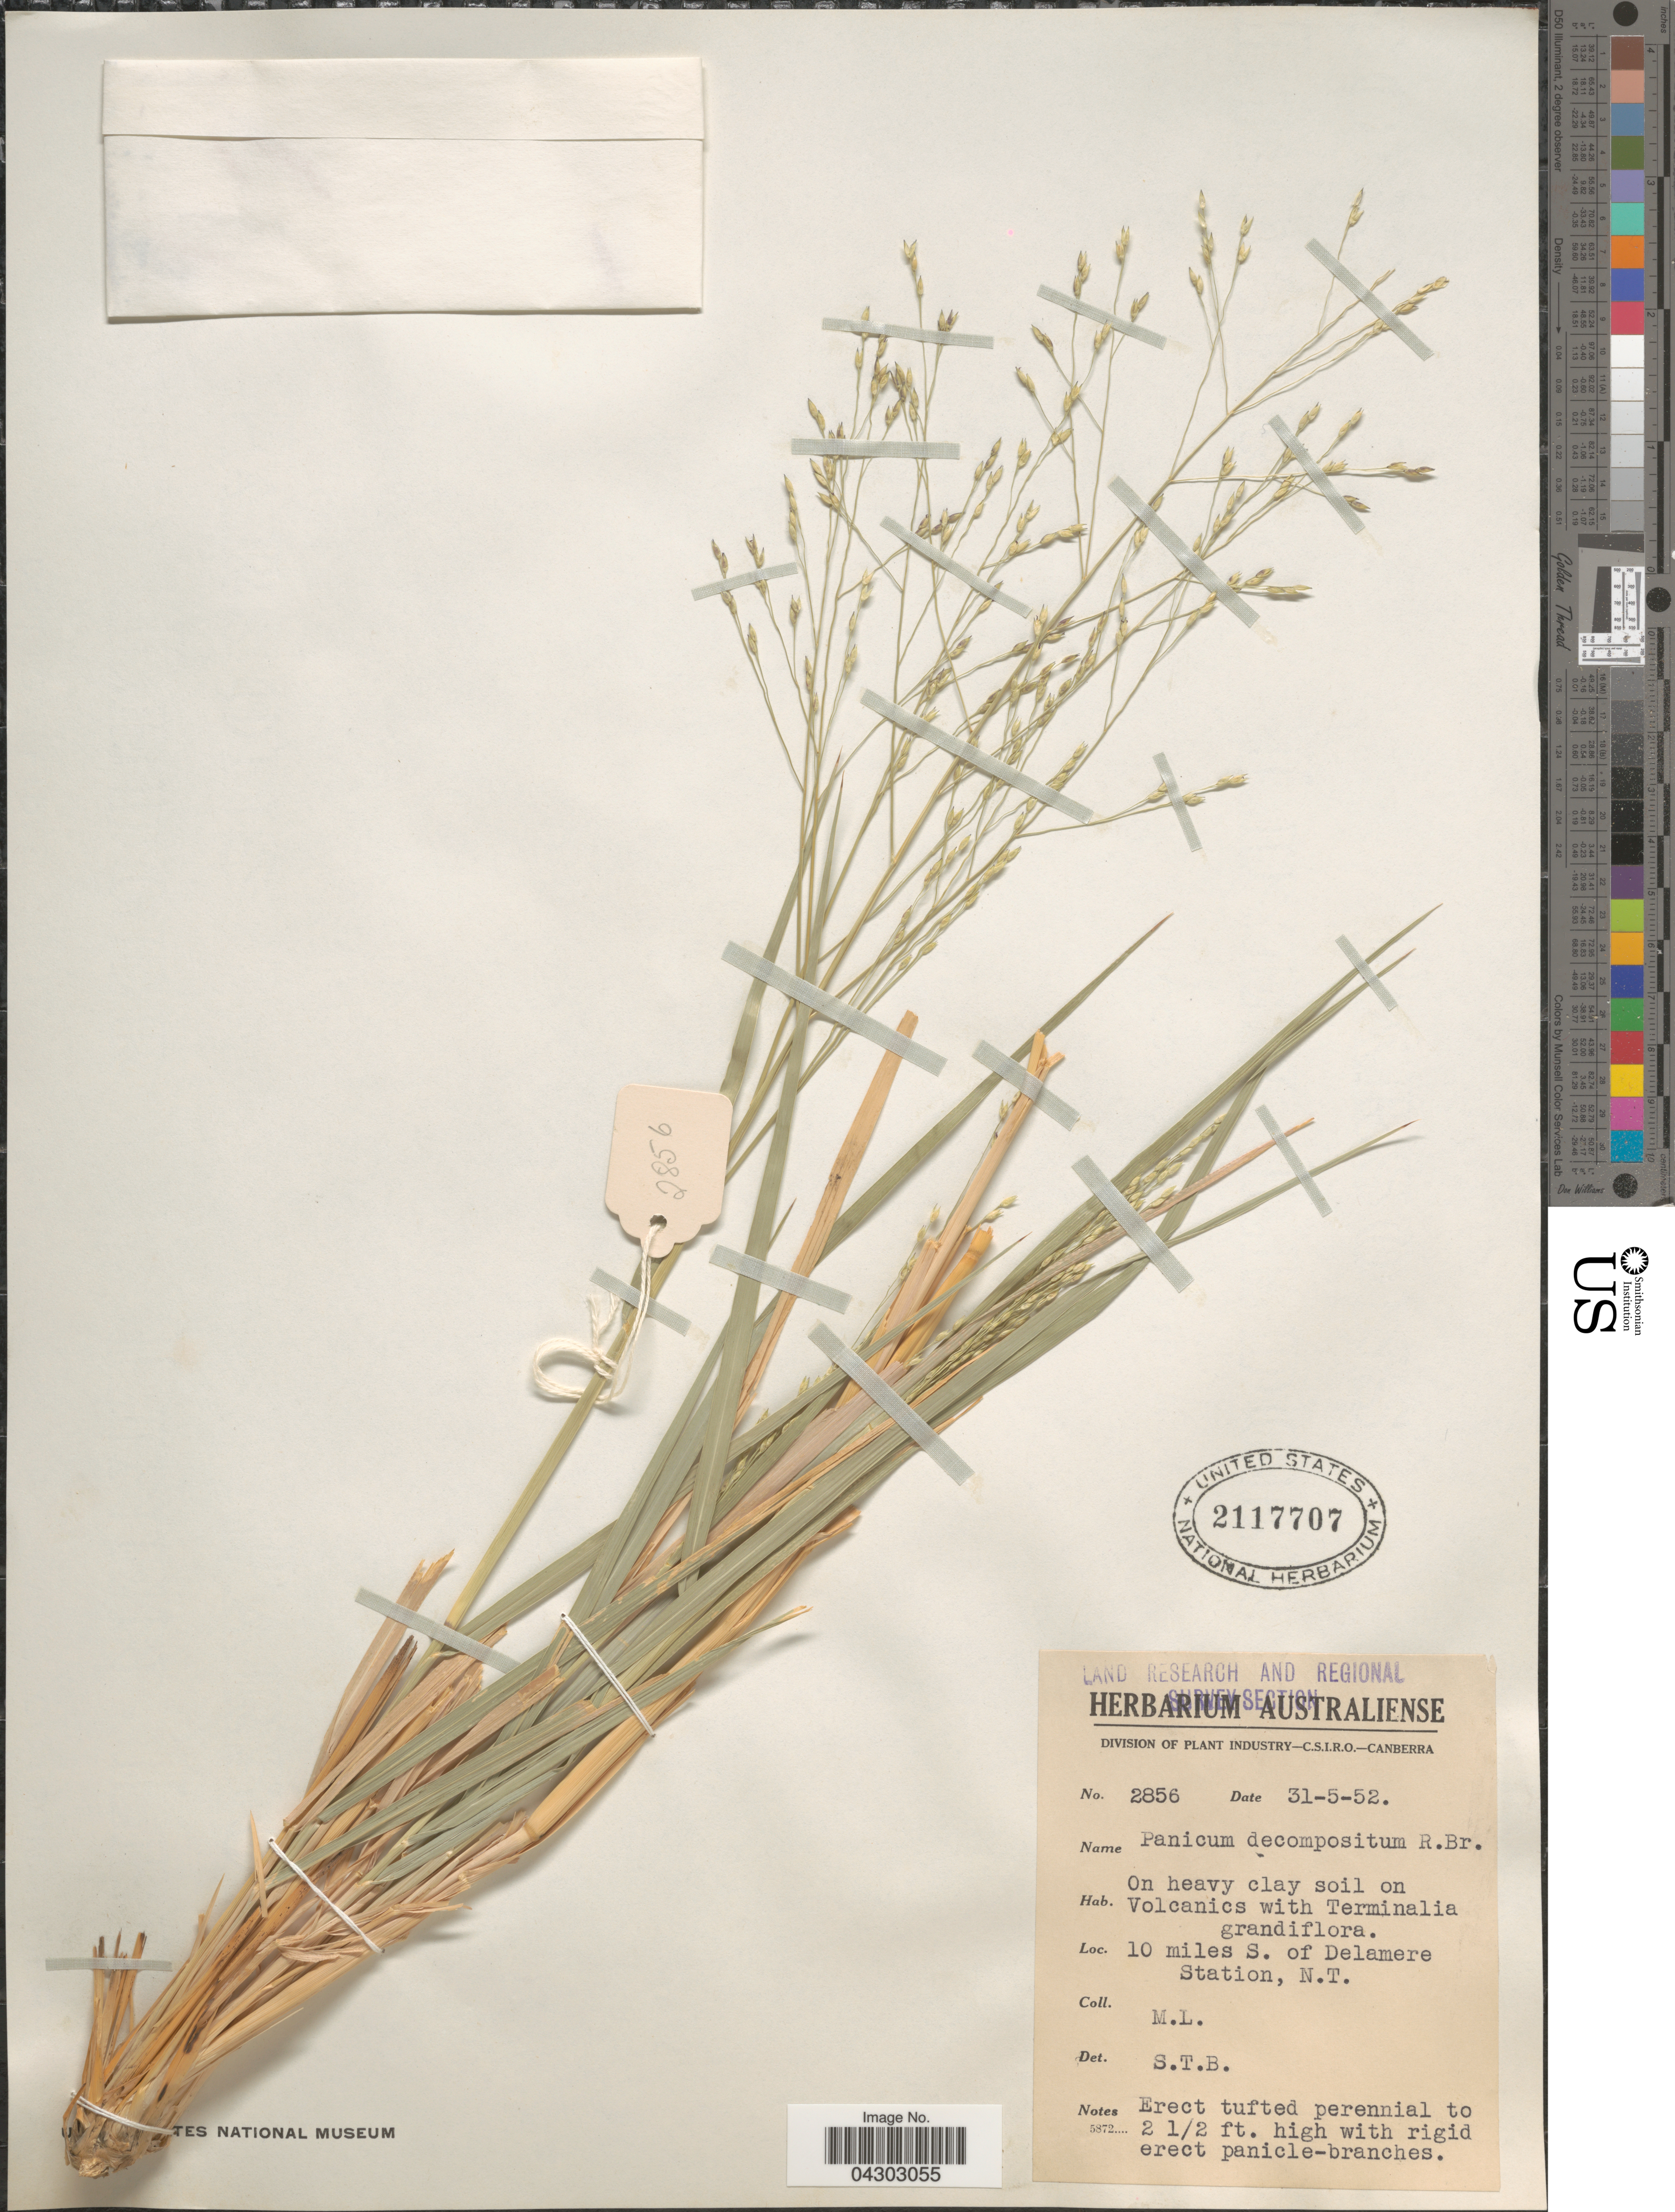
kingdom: Plantae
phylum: Tracheophyta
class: Liliopsida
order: Poales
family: Poaceae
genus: Panicum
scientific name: Panicum decompositum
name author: R. Br.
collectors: M. L.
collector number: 2856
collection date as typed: Transcribed d/m/y: 31/5/52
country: Australia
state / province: Northern Territory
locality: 10 miles S. of Delamere Station.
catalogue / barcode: US 2117707